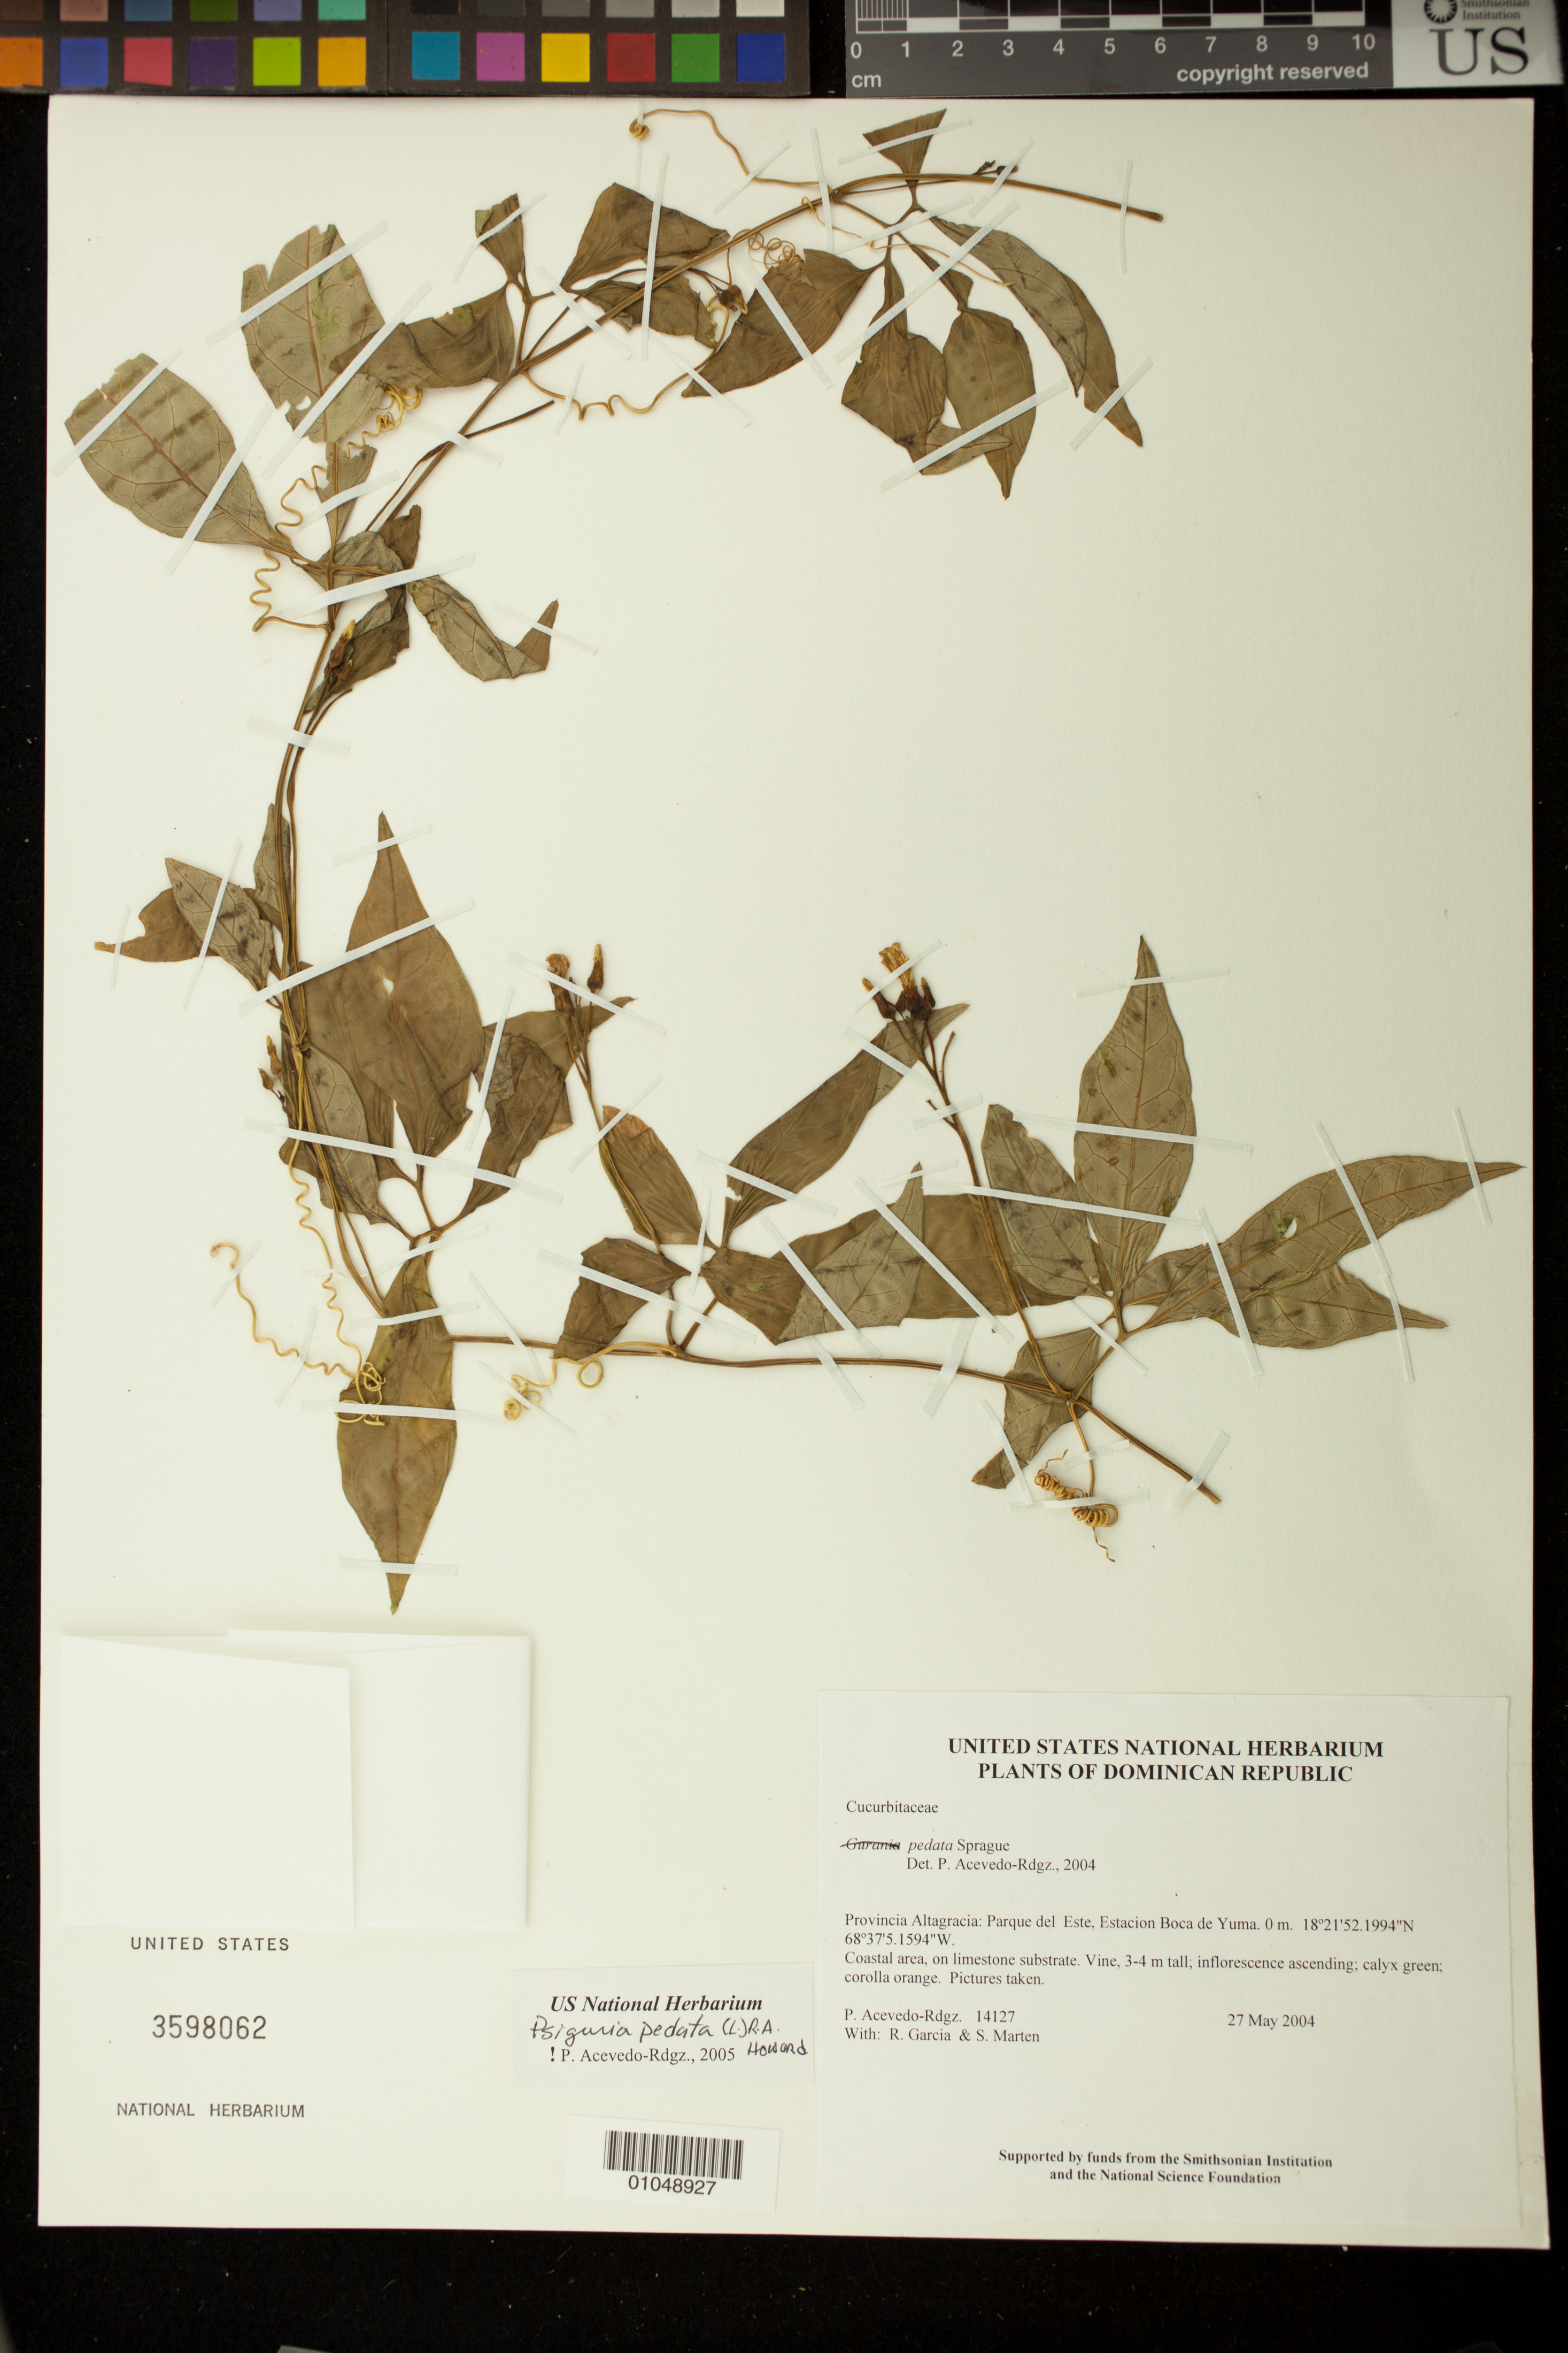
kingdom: Plantae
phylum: Tracheophyta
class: Magnoliopsida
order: Cucurbitales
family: Cucurbitaceae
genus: Psiguria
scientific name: Psiguria pedata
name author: (L.) R.A. Howard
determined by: Acevedo-Rodríguez, P., (BOT), Smithsonian Institution - National Museum of Natural History (UNITED STATES)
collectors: P. Acevedo-Rodr., R. G. García & S. Marten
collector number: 14127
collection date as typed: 27 May 2004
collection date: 2004-05-27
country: Dominican Republic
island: Hispaniola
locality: Provincia Altagracia: Parque del Este, Estacion Boca de Yuma.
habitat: Coastal area, on limestone substrate.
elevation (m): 0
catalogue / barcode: US 3565062